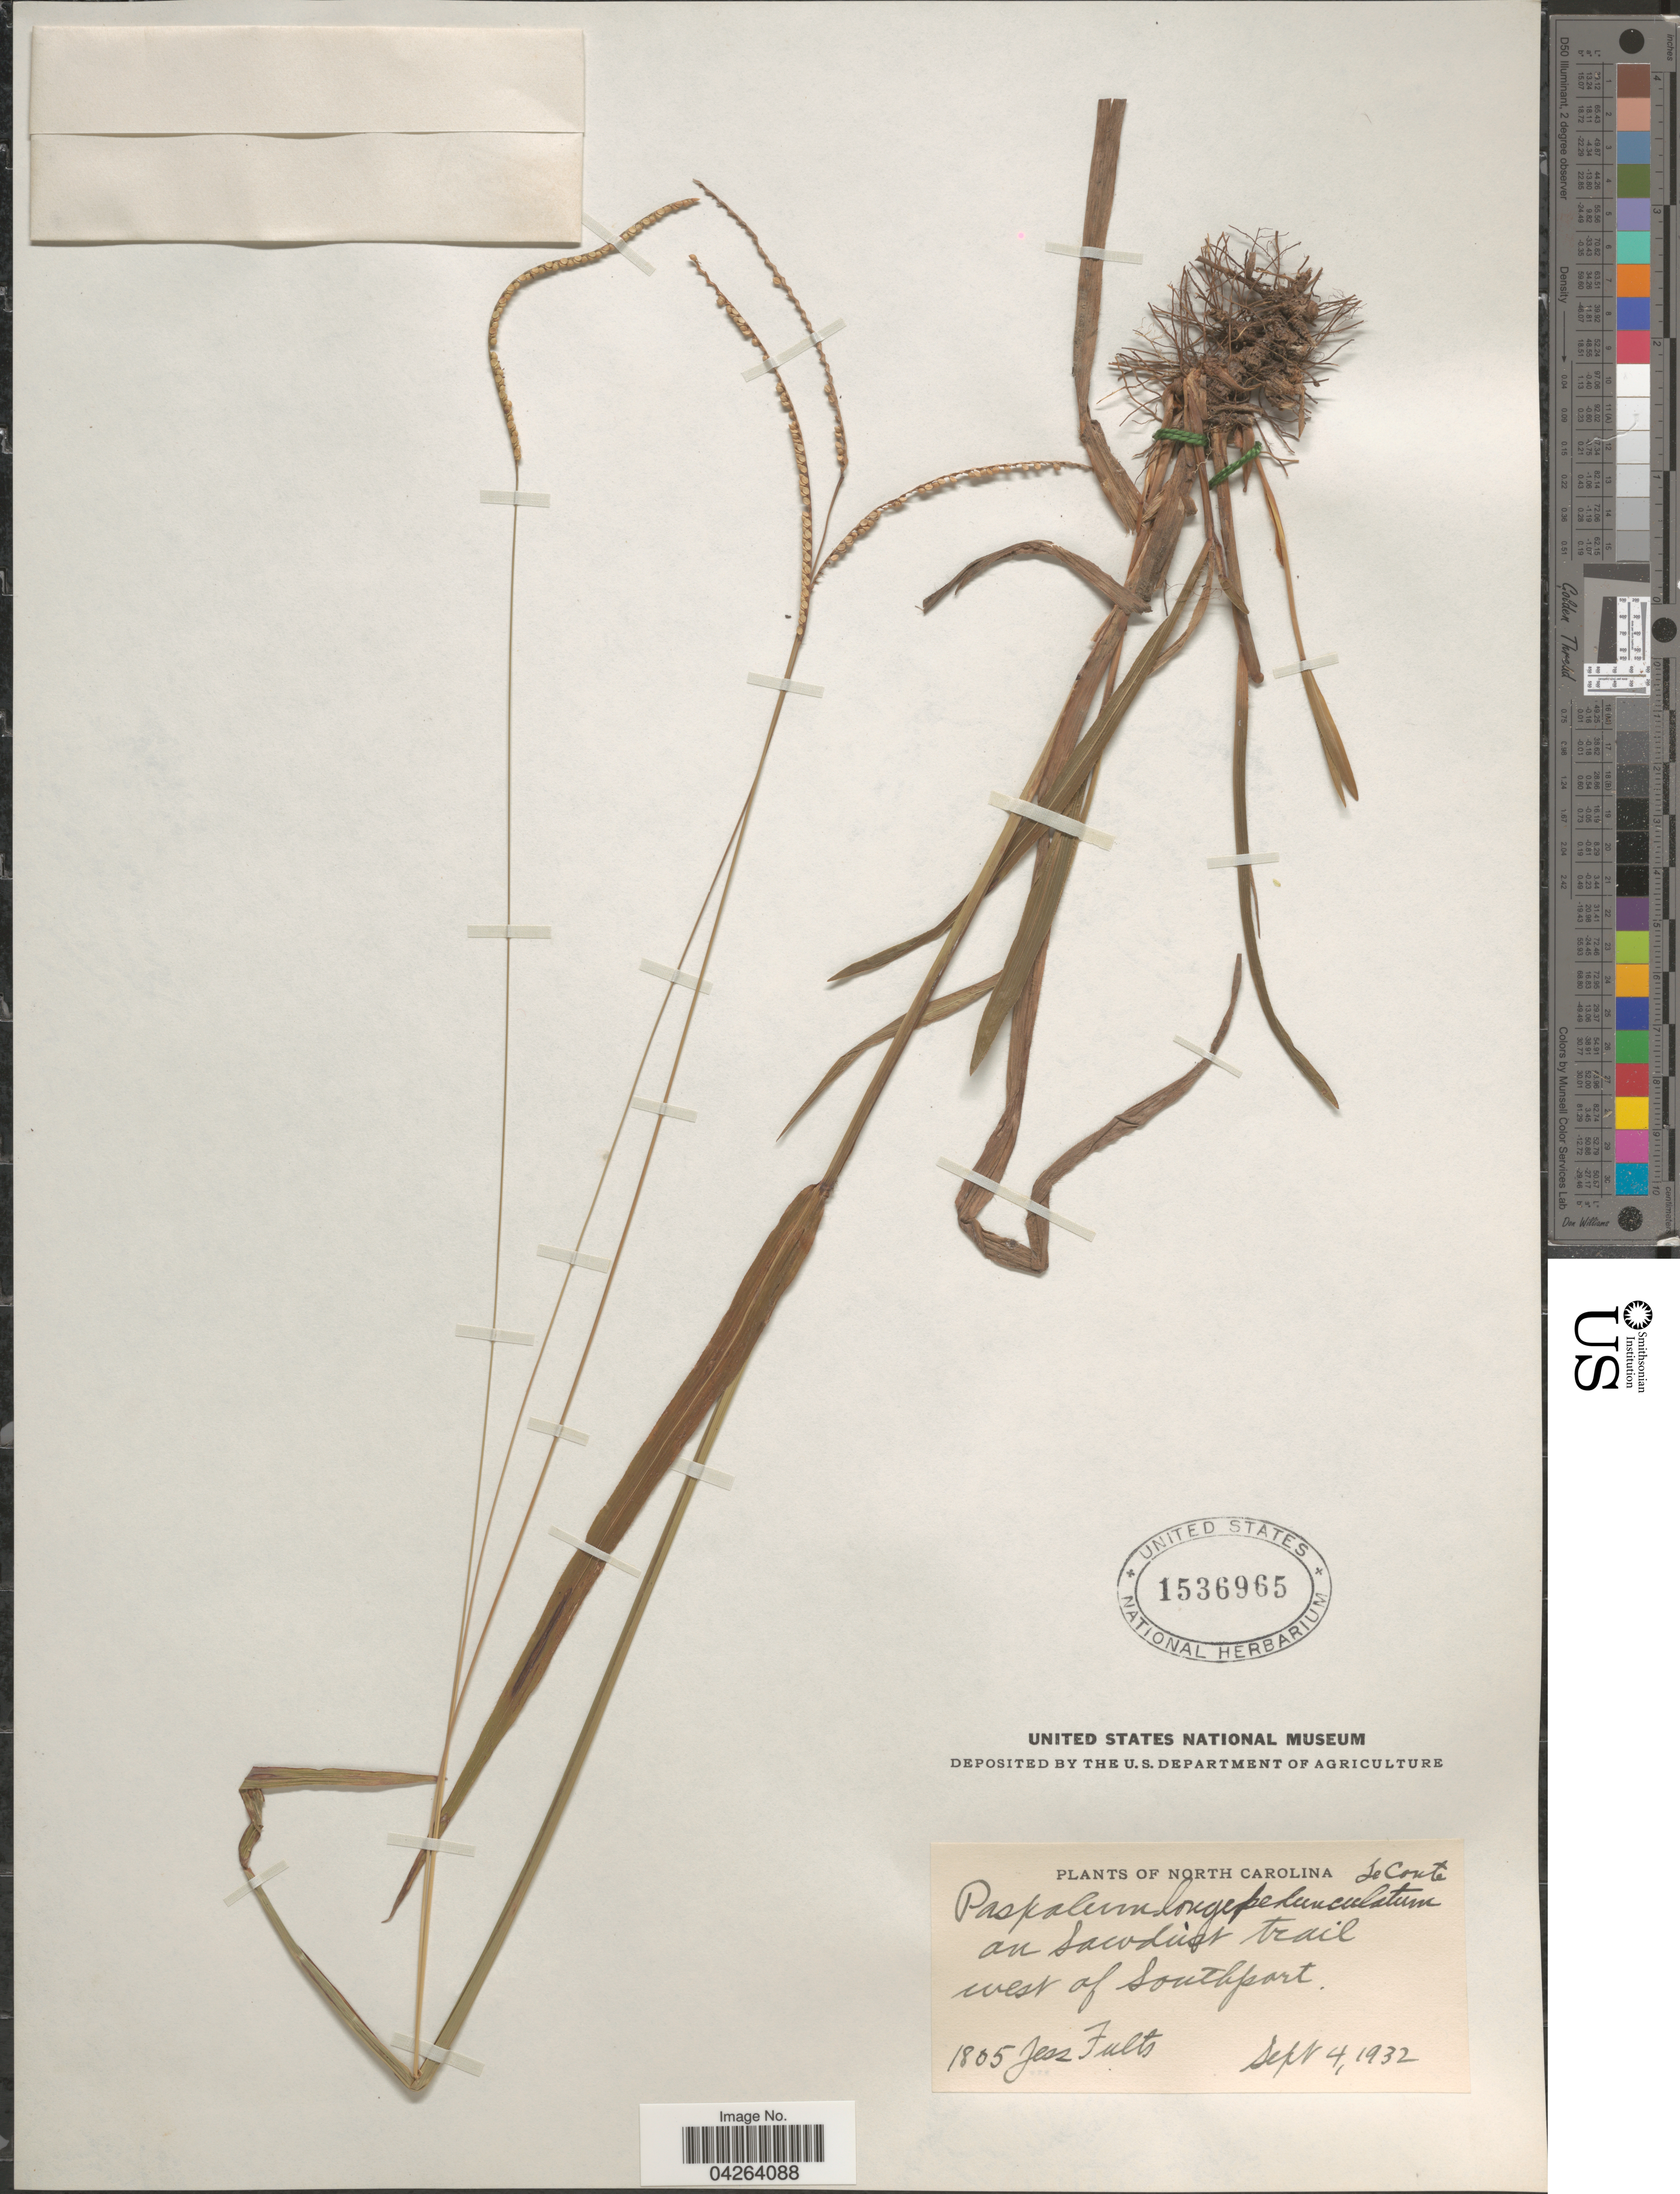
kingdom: Plantae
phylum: Tracheophyta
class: Liliopsida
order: Poales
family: Poaceae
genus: Paspalum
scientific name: Paspalum setaceum var. longipedunculatum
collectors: J. Fults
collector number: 1805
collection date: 1932-09-04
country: United States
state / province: North Carolina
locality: On sawdust trail west of Southport.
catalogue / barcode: US 1536965